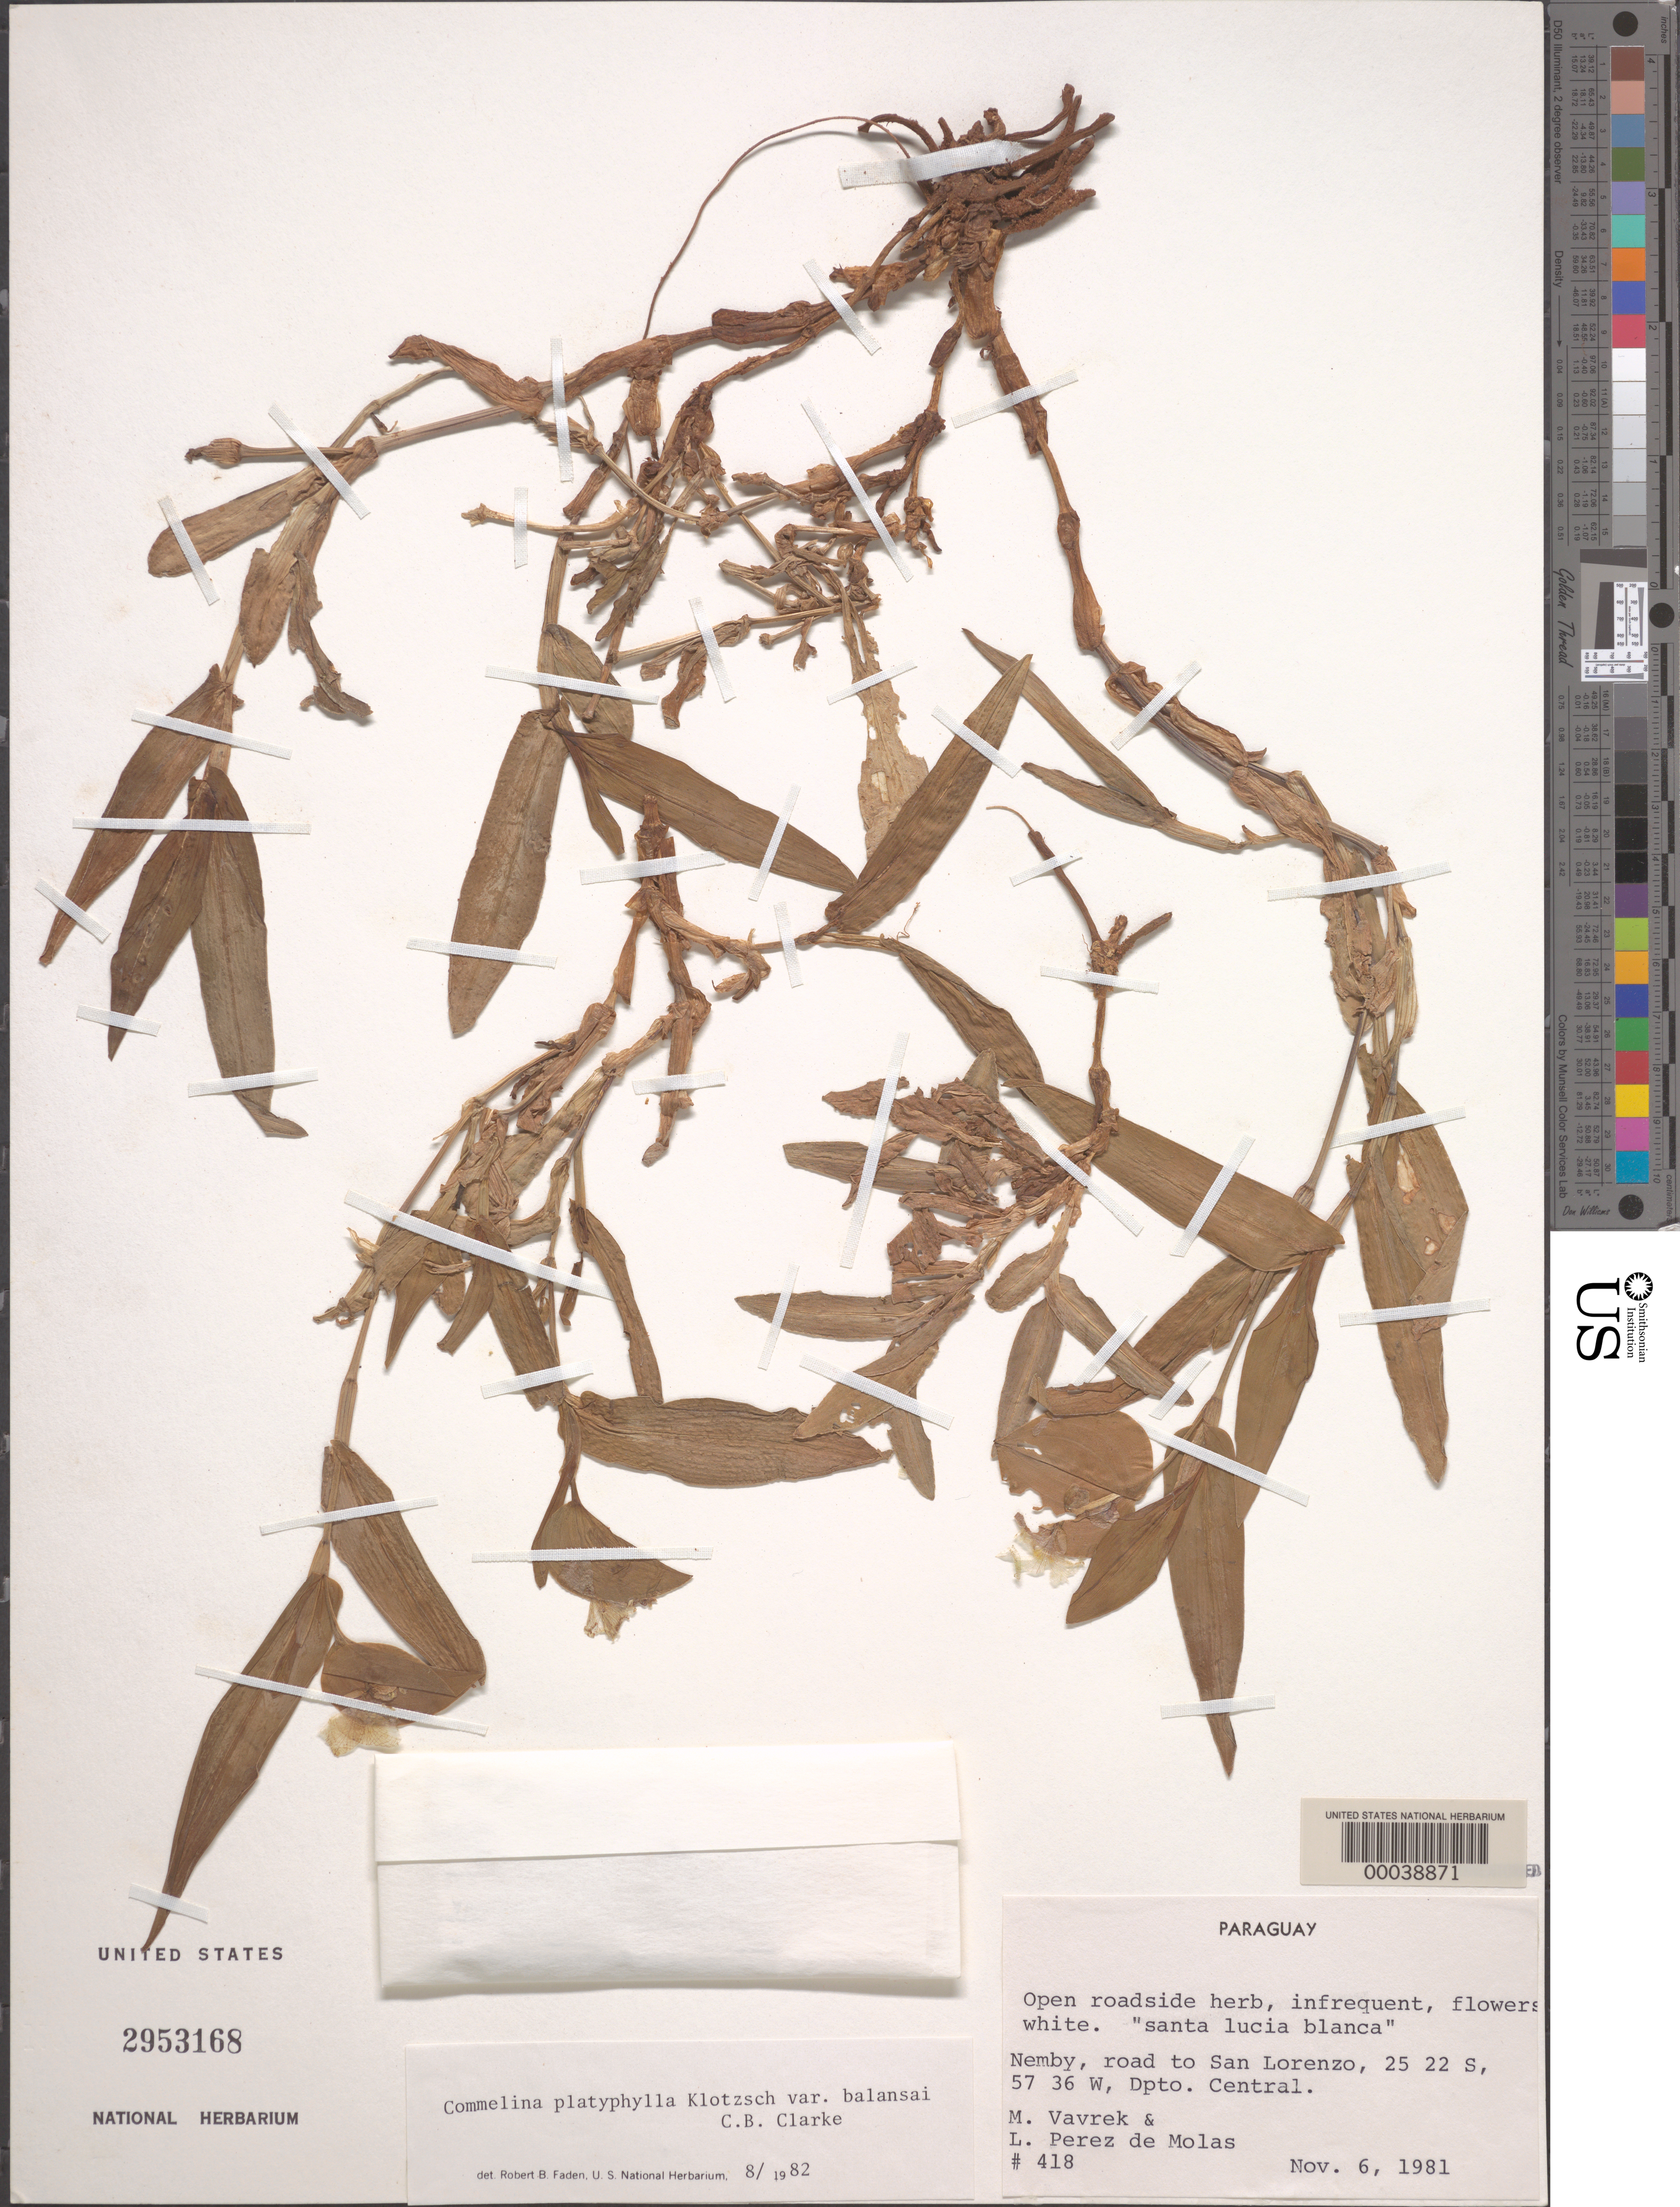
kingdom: Plantae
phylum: Tracheophyta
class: Liliopsida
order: Commelinales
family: Commelinaceae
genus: Commelina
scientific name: Commelina platyphylla var. balansai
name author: C.B. Clarke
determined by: Faden, Robert B., (US), Smithsonian Institution - National Museum of Natural History (UNITED STATES)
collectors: M. Vavrek & L. Perez De Molas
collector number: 418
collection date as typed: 06 Nov 1981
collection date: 1981-11-06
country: Paraguay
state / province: Central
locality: Nemby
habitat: Sandy soil, roadside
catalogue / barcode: US 2953168